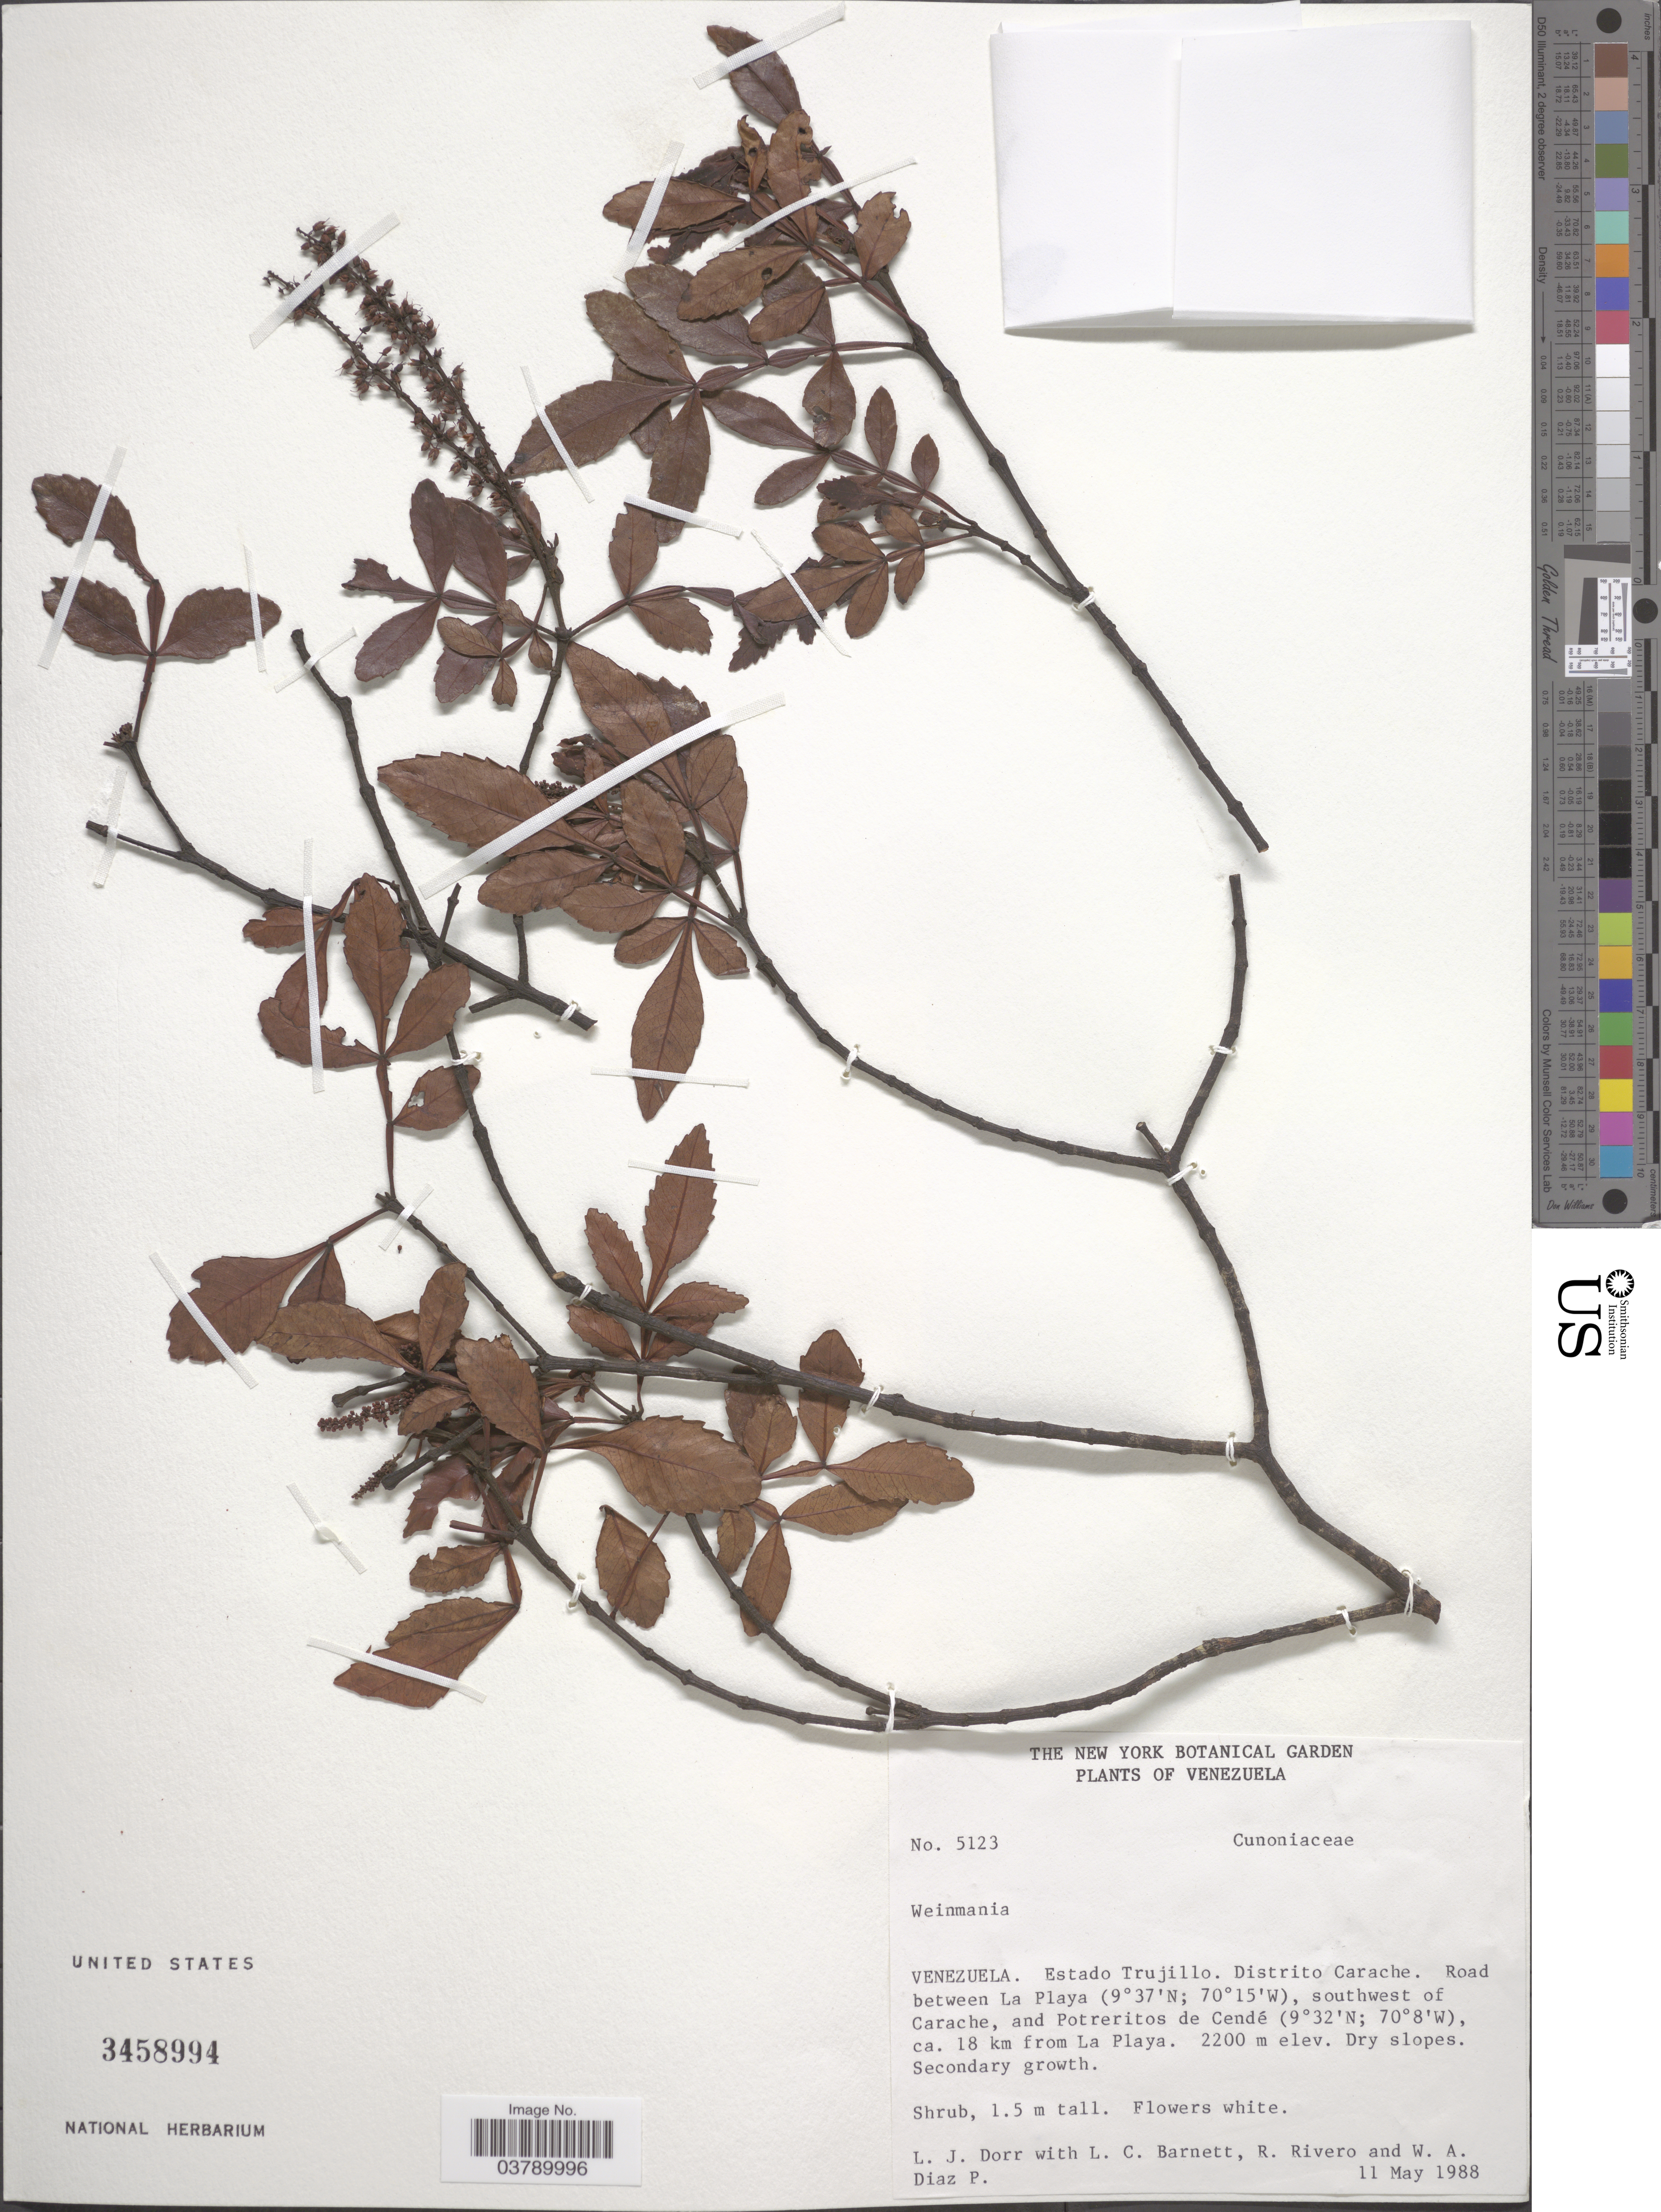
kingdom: Plantae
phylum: Tracheophyta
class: Magnoliopsida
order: Oxalidales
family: Cunoniaceae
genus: Weinmannia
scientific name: Weinmannia sp.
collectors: L. J. Dorr, L. C. Barnett, R. Rivero & W. Díaz P.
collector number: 5123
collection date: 1988-05-11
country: Venezuela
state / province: Trujillo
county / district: Carache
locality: Road between La Playa, SW of Carache, and Potreritos de Cendé, ca. 18 km from La Playa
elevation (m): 2200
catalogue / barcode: US 3458994